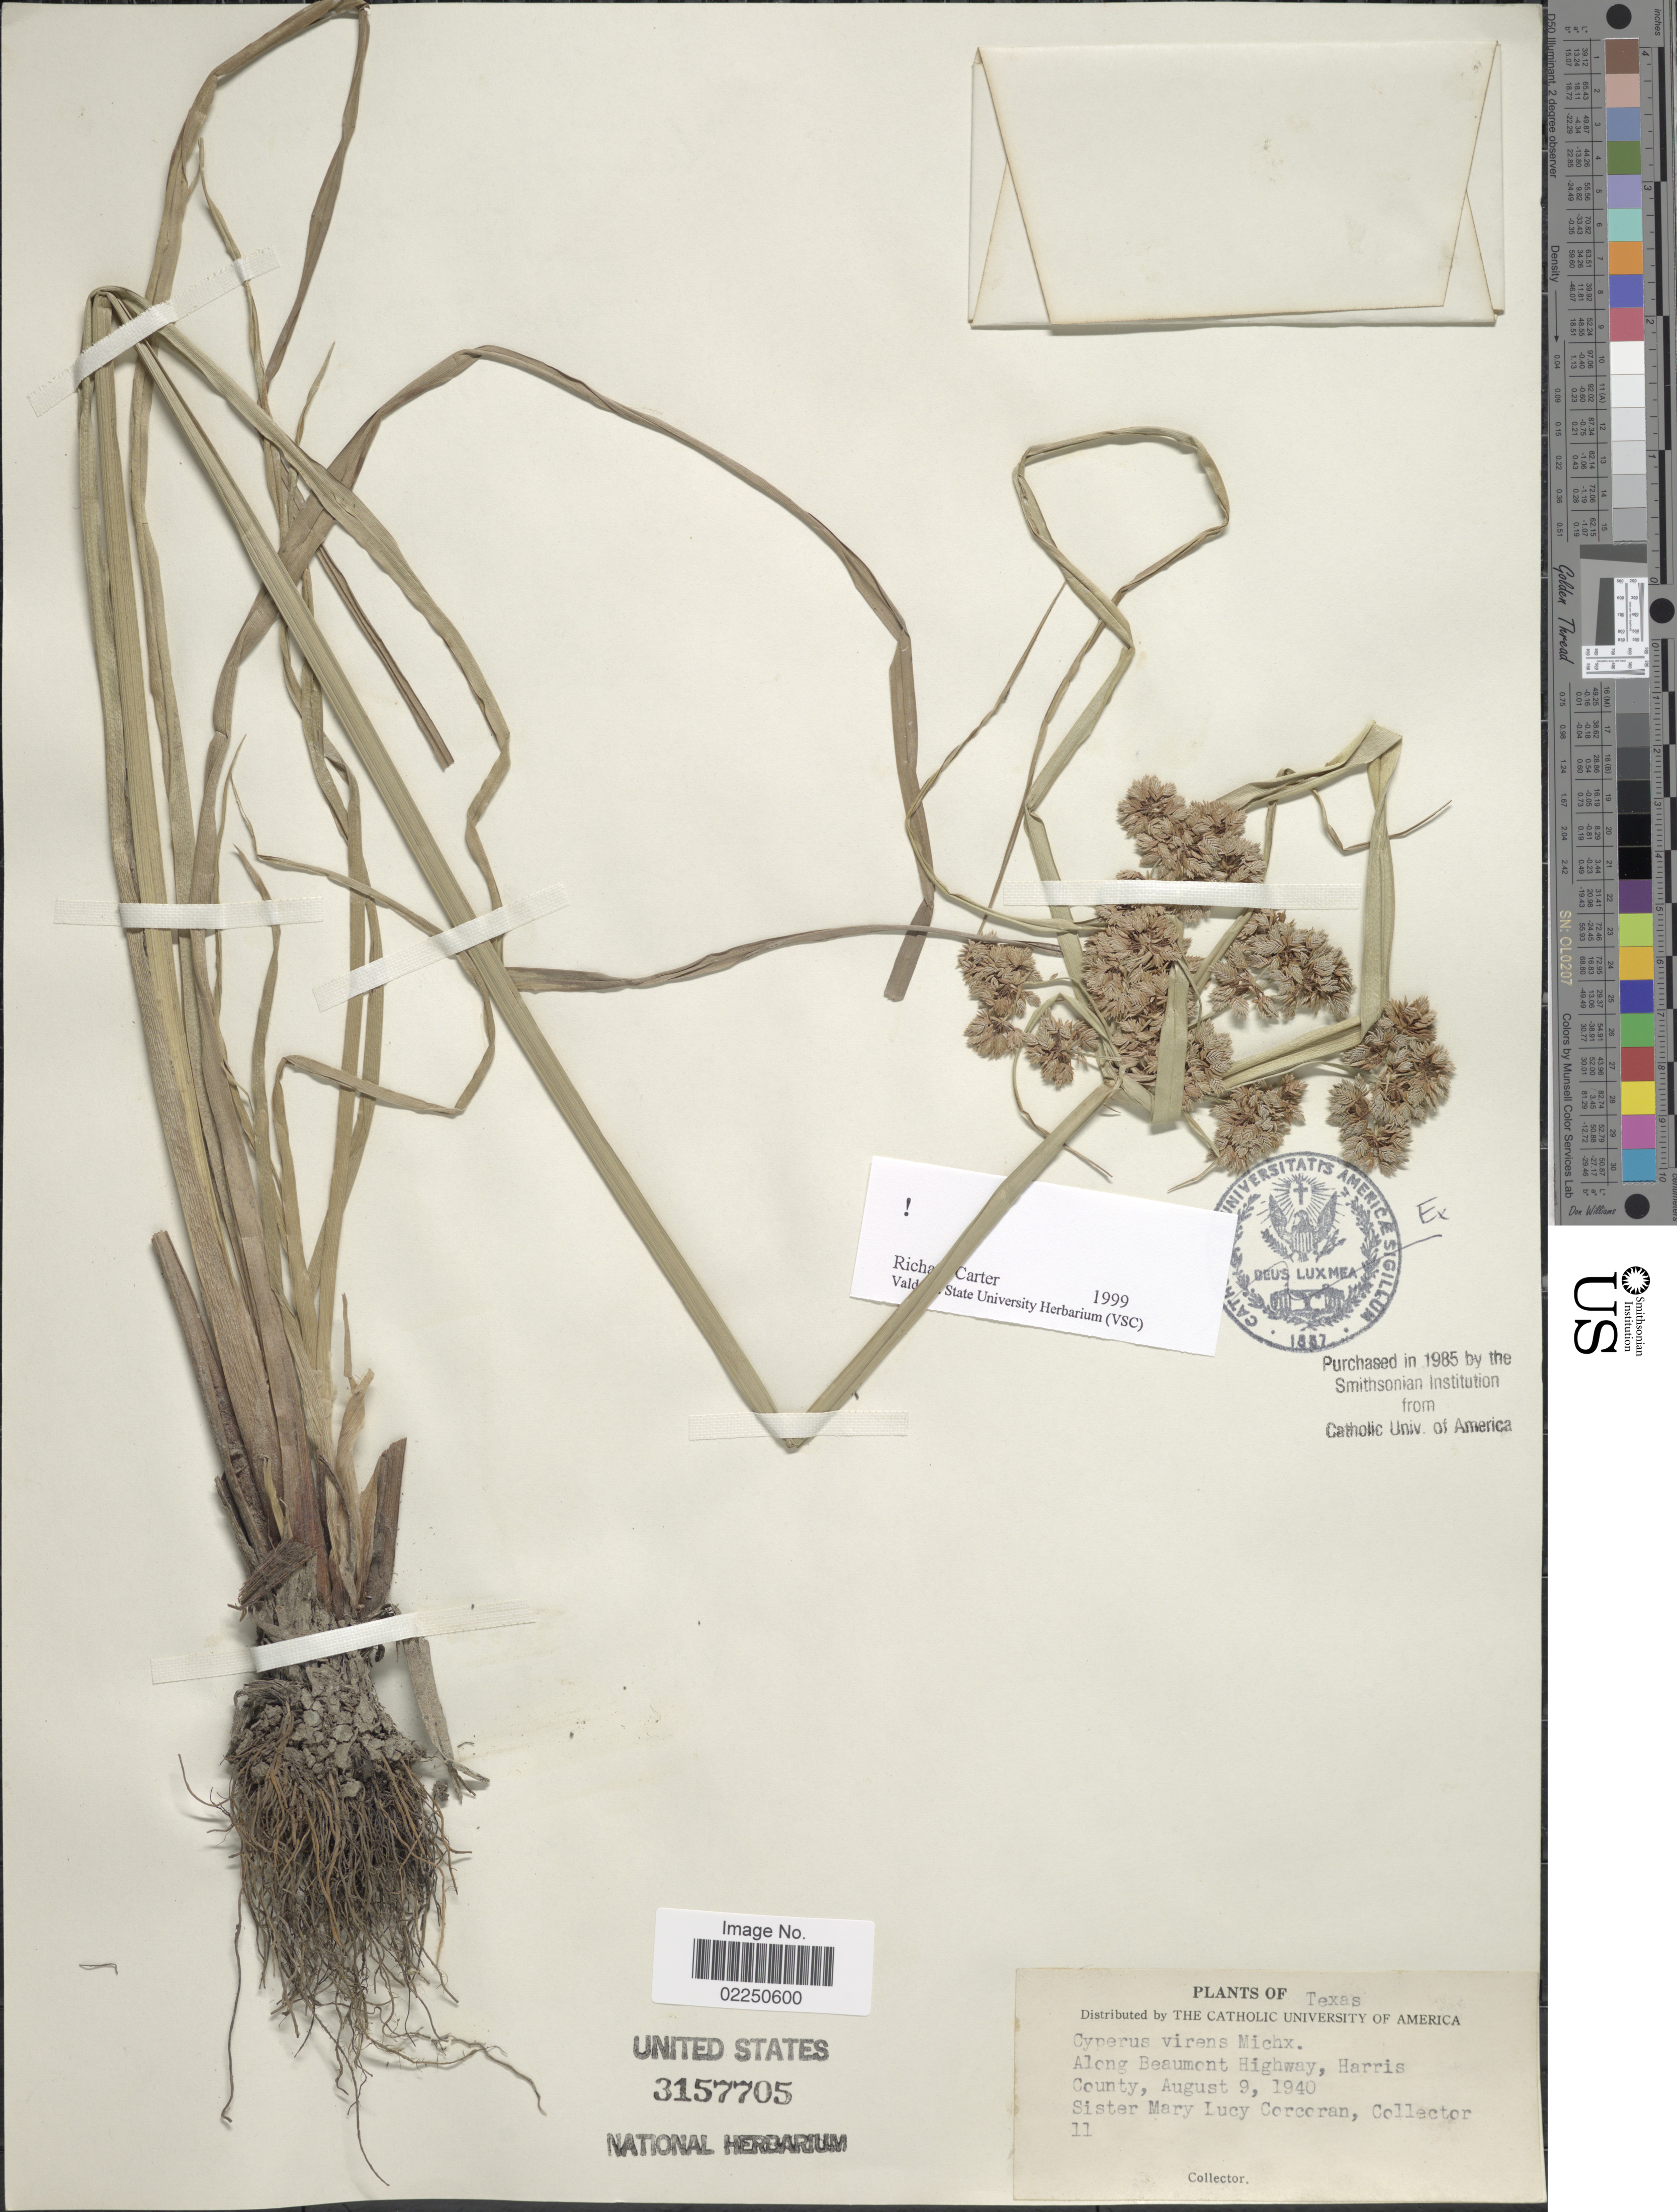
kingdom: Plantae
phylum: Tracheophyta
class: Liliopsida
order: Poales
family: Cyperaceae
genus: Cyperus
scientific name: Cyperus virens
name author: Michx.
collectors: M. Corcoran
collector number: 11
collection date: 1940-08-09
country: United States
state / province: Texas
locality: Along Beaumont Highway, Harris County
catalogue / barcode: US 3157705